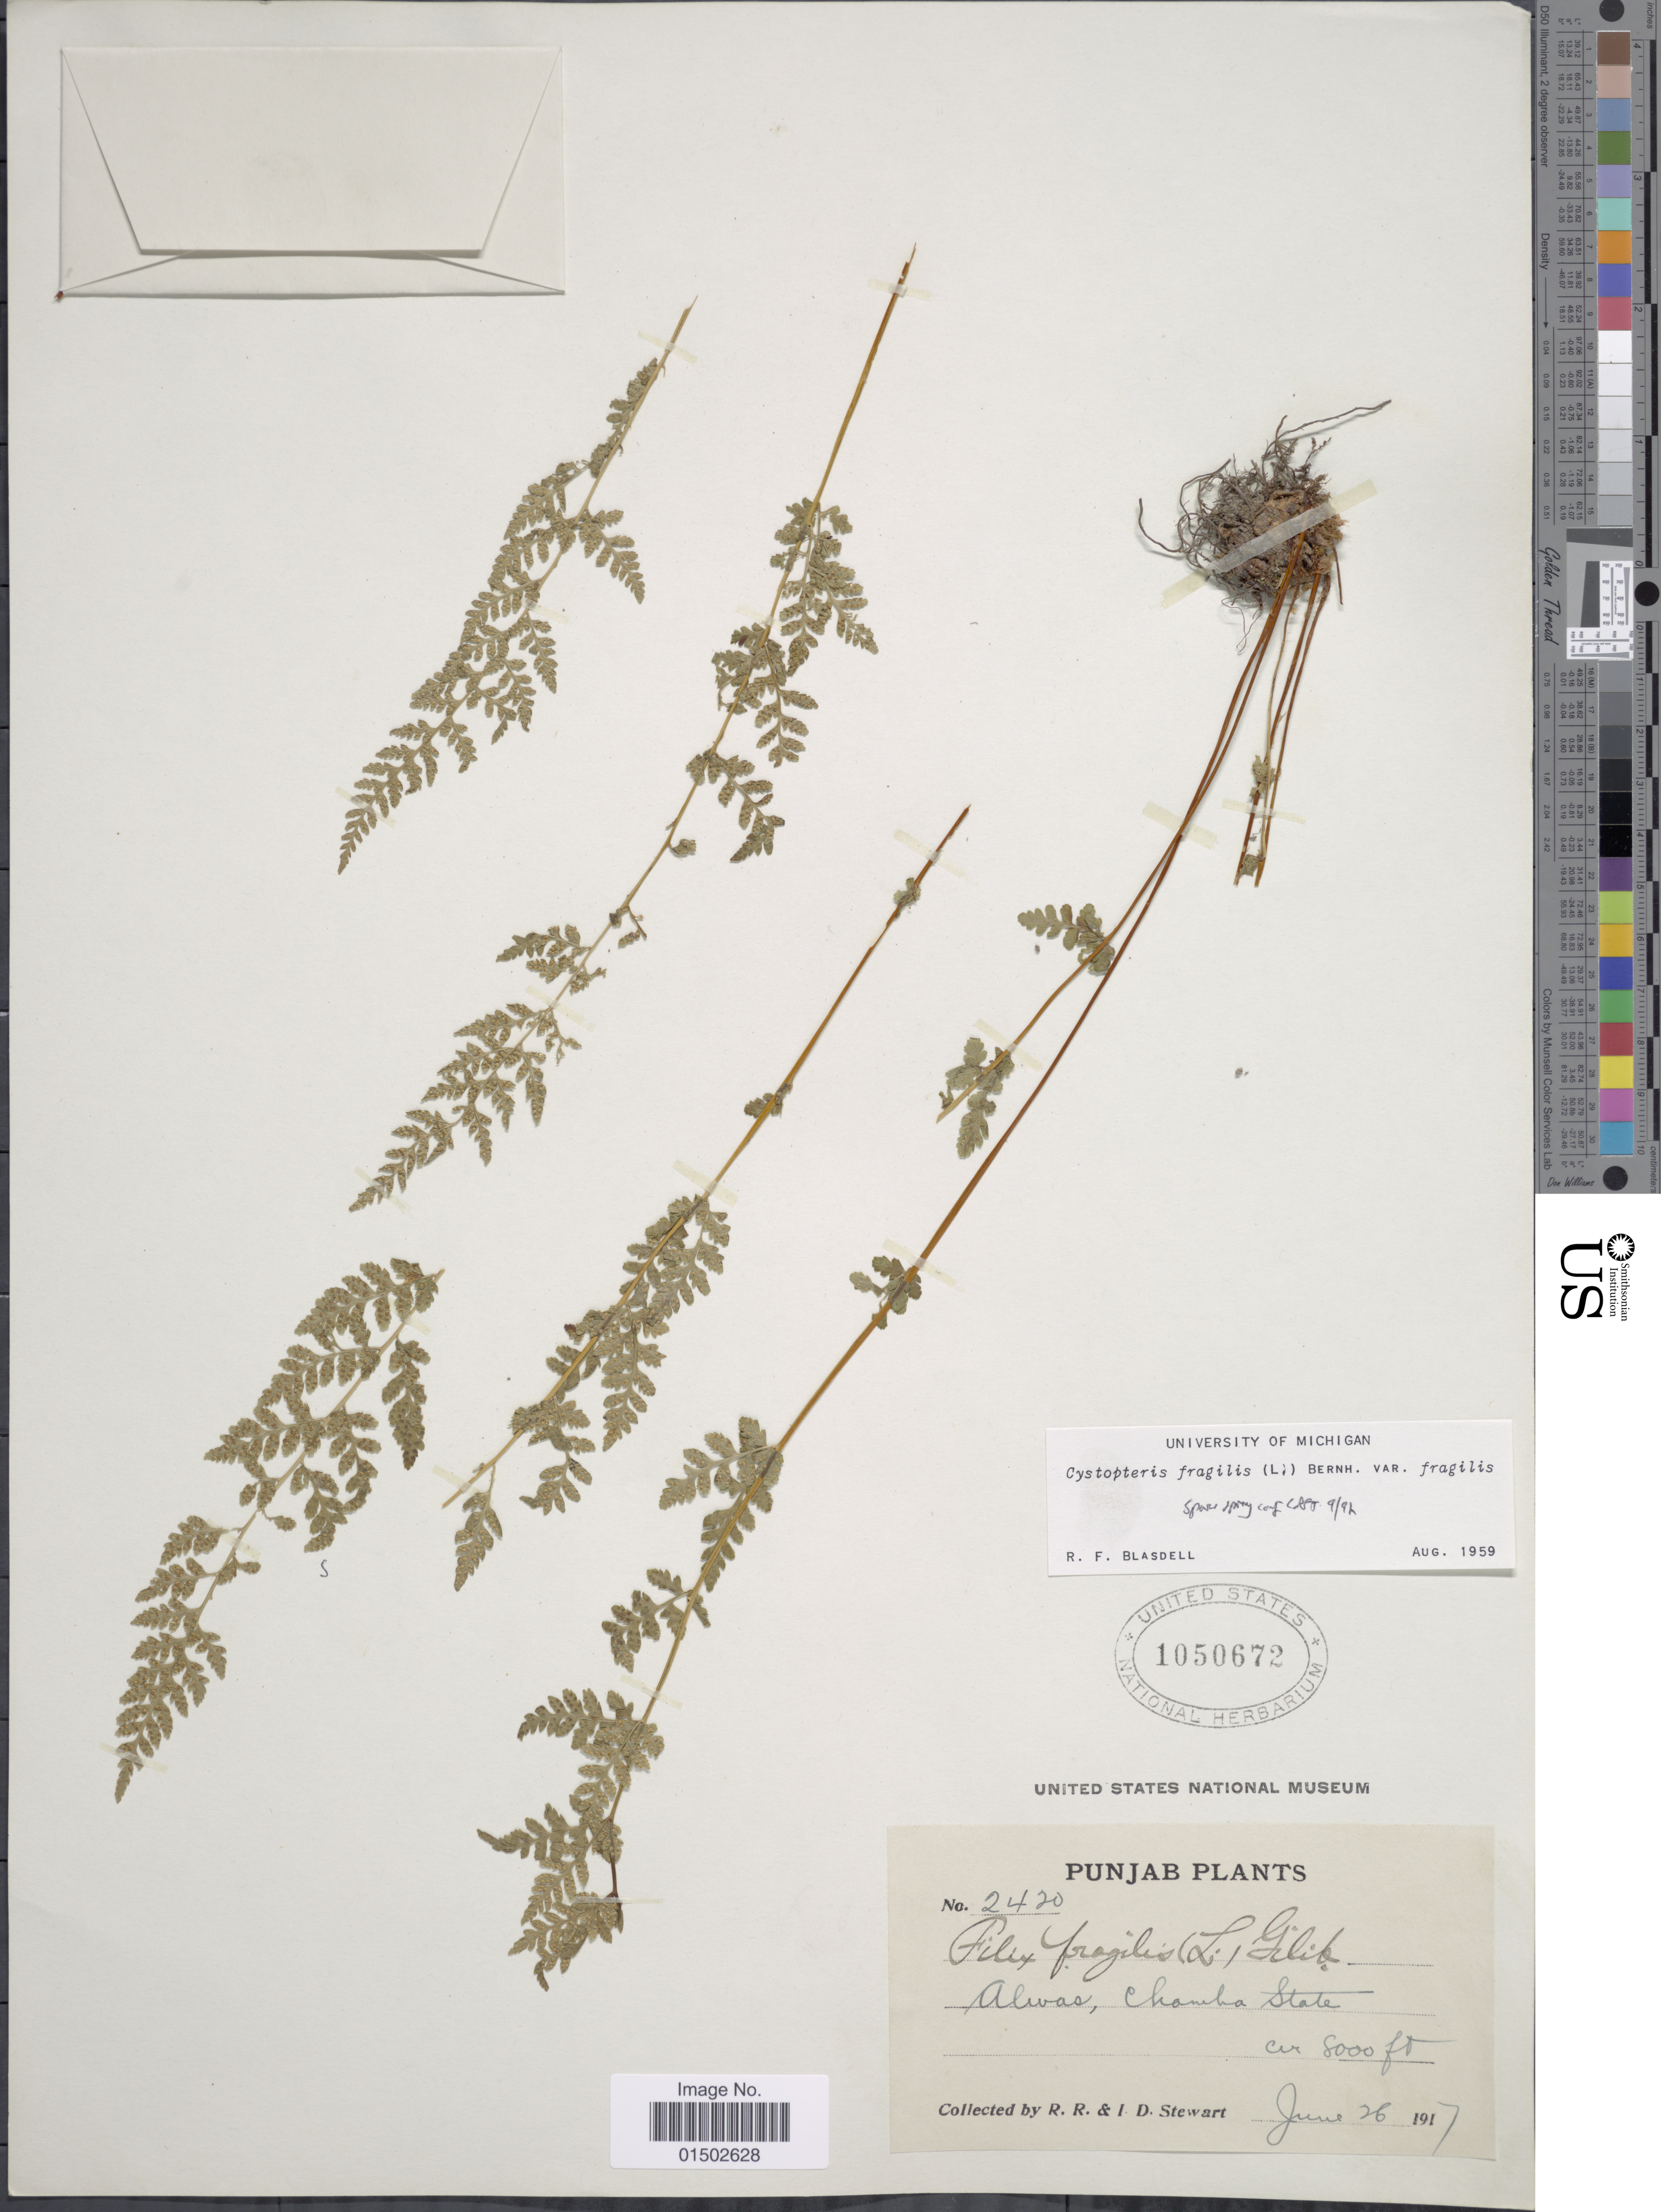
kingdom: Plantae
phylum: Tracheophyta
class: Polypodiopsida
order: Polypodiales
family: Cystopteridaceae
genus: Cystopteris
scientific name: Cystopteris fragilis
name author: (L.) Bernh.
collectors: R. R. Stewart & I. Stewart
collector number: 2420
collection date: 1917-06-26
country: India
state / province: Himachal Pradesh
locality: Alwas, Chamba State. Punjab Plants.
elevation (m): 2438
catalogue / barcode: US 1050672